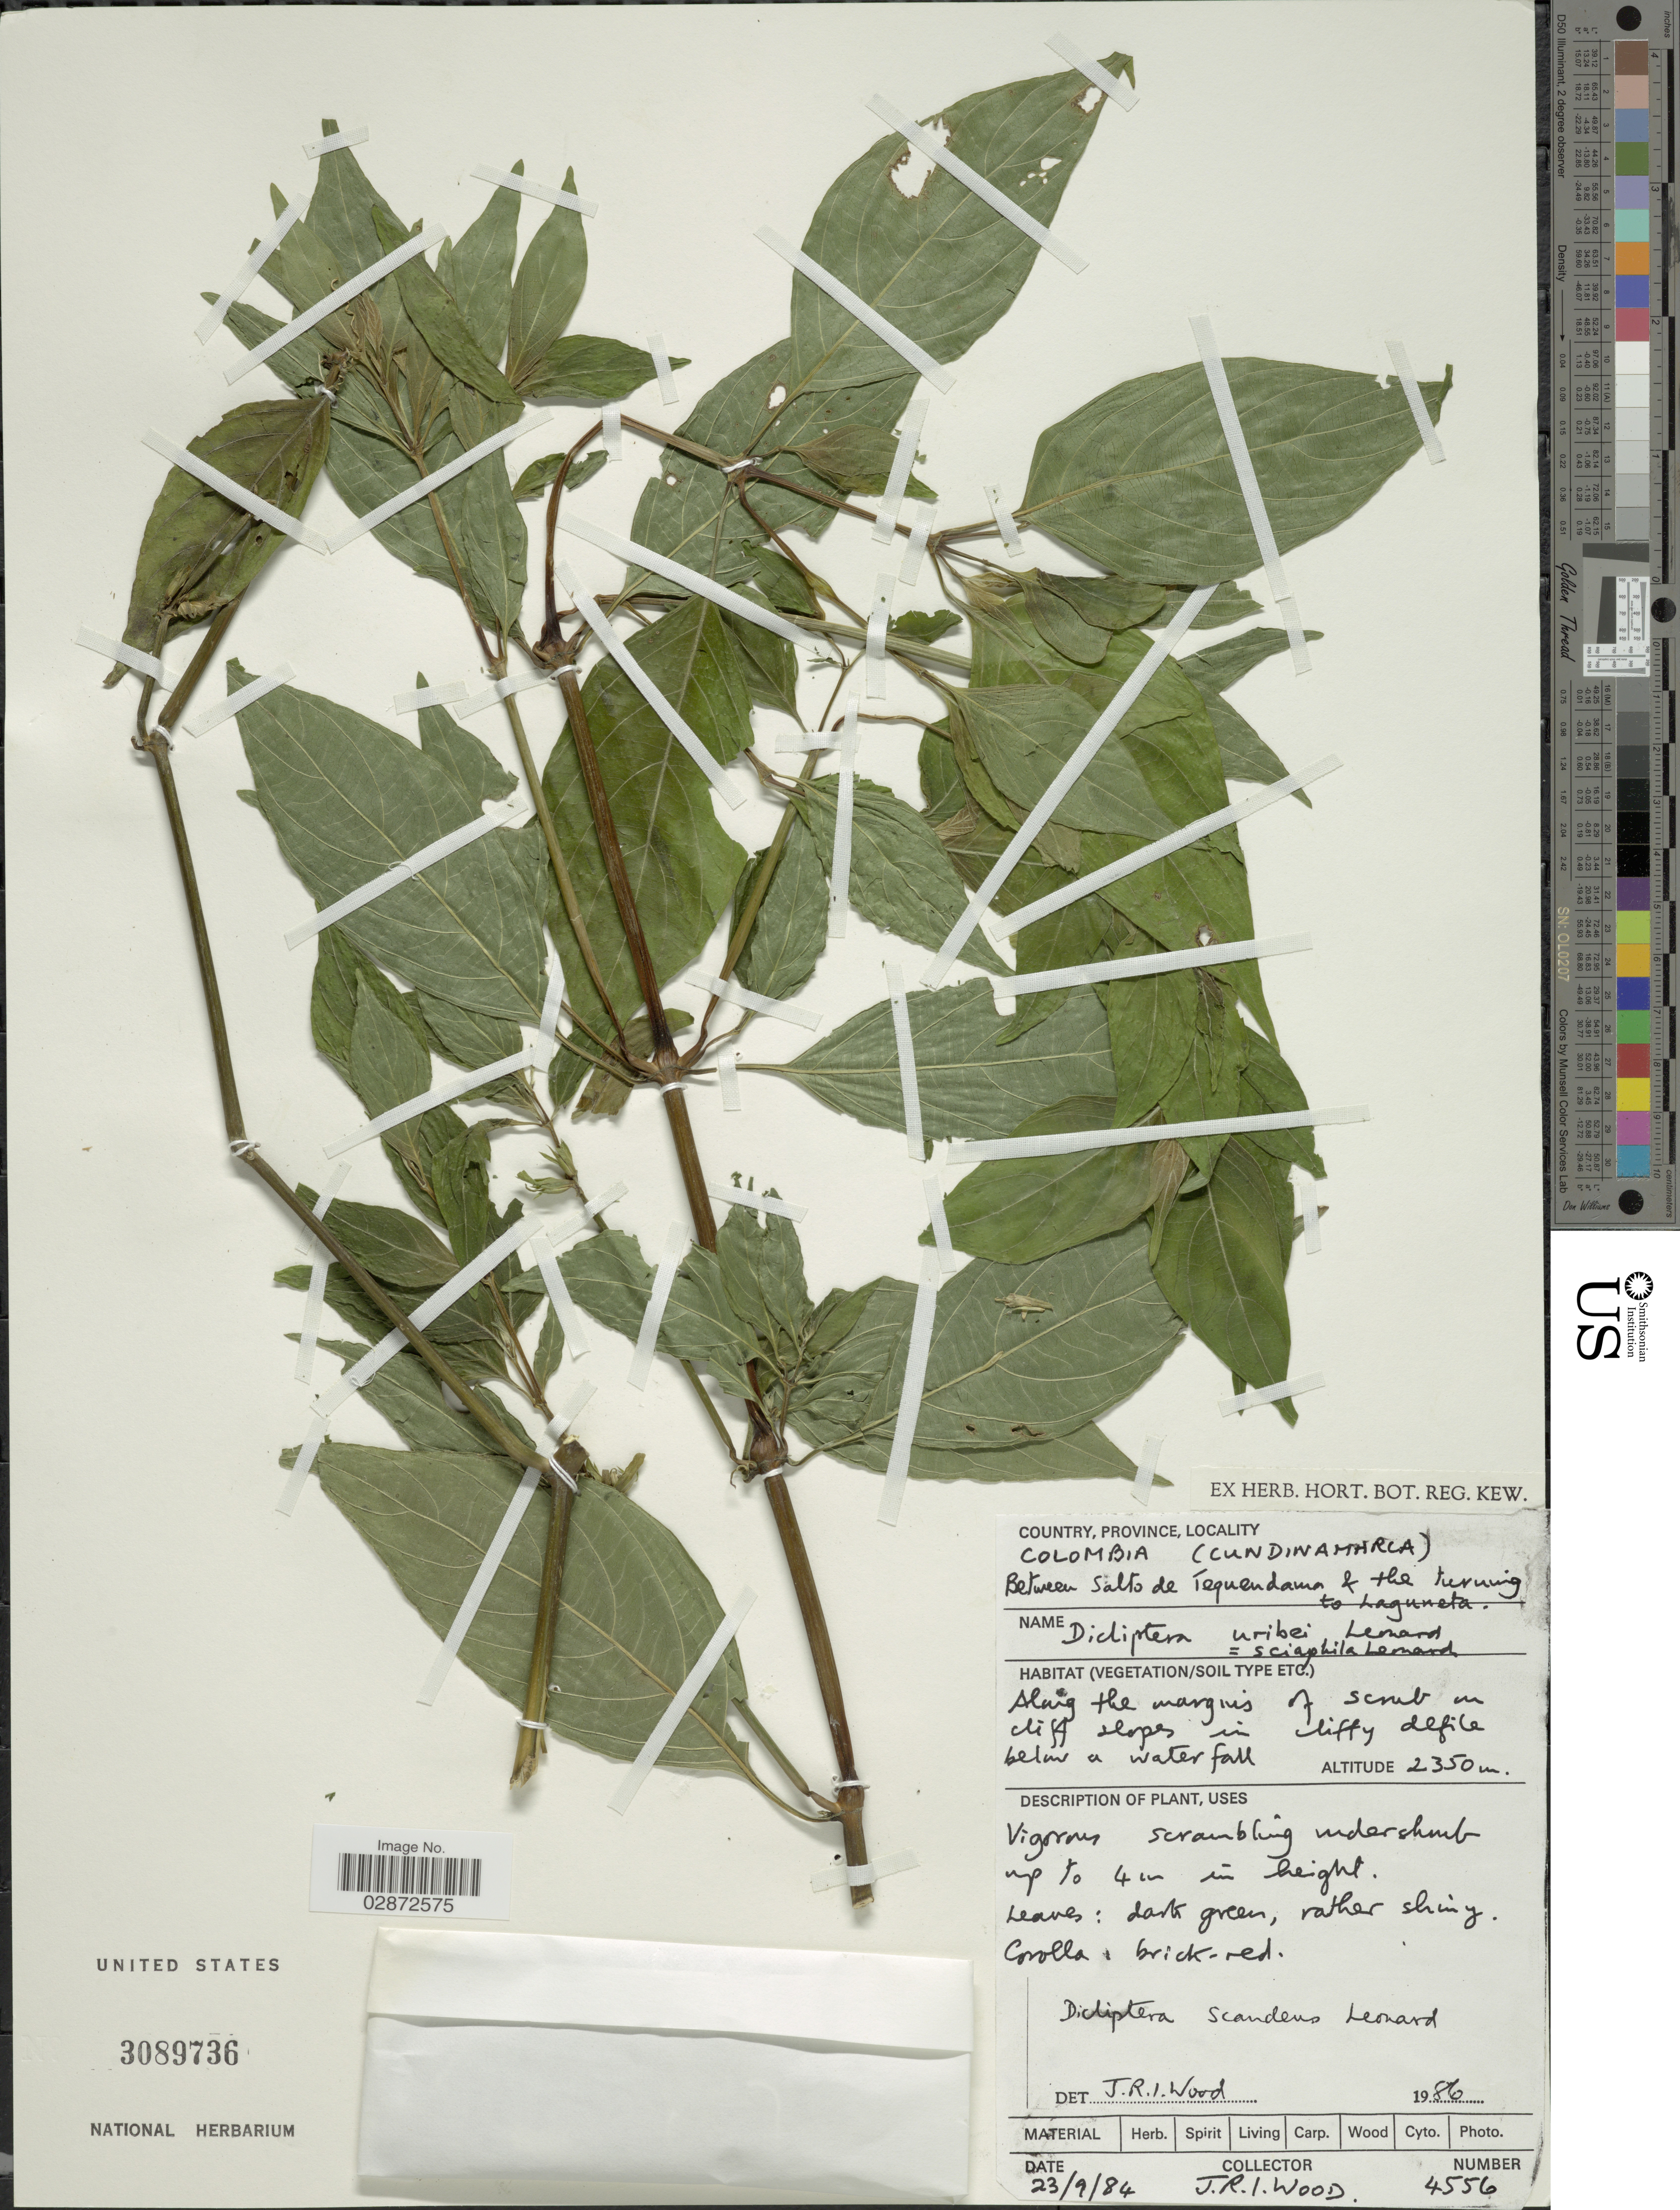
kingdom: Plantae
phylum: Tracheophyta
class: Magnoliopsida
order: Lamiales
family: Acanthaceae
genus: Dicliptera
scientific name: Dicliptera uribei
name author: Leonard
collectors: J. R. I. Wood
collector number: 4556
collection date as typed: Transcribed d/m/y: 23/9/84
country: Colombia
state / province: Cundinamarca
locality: Between Salto de Tequendama & the turning to Laguneta.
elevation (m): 2350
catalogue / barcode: US 3089736